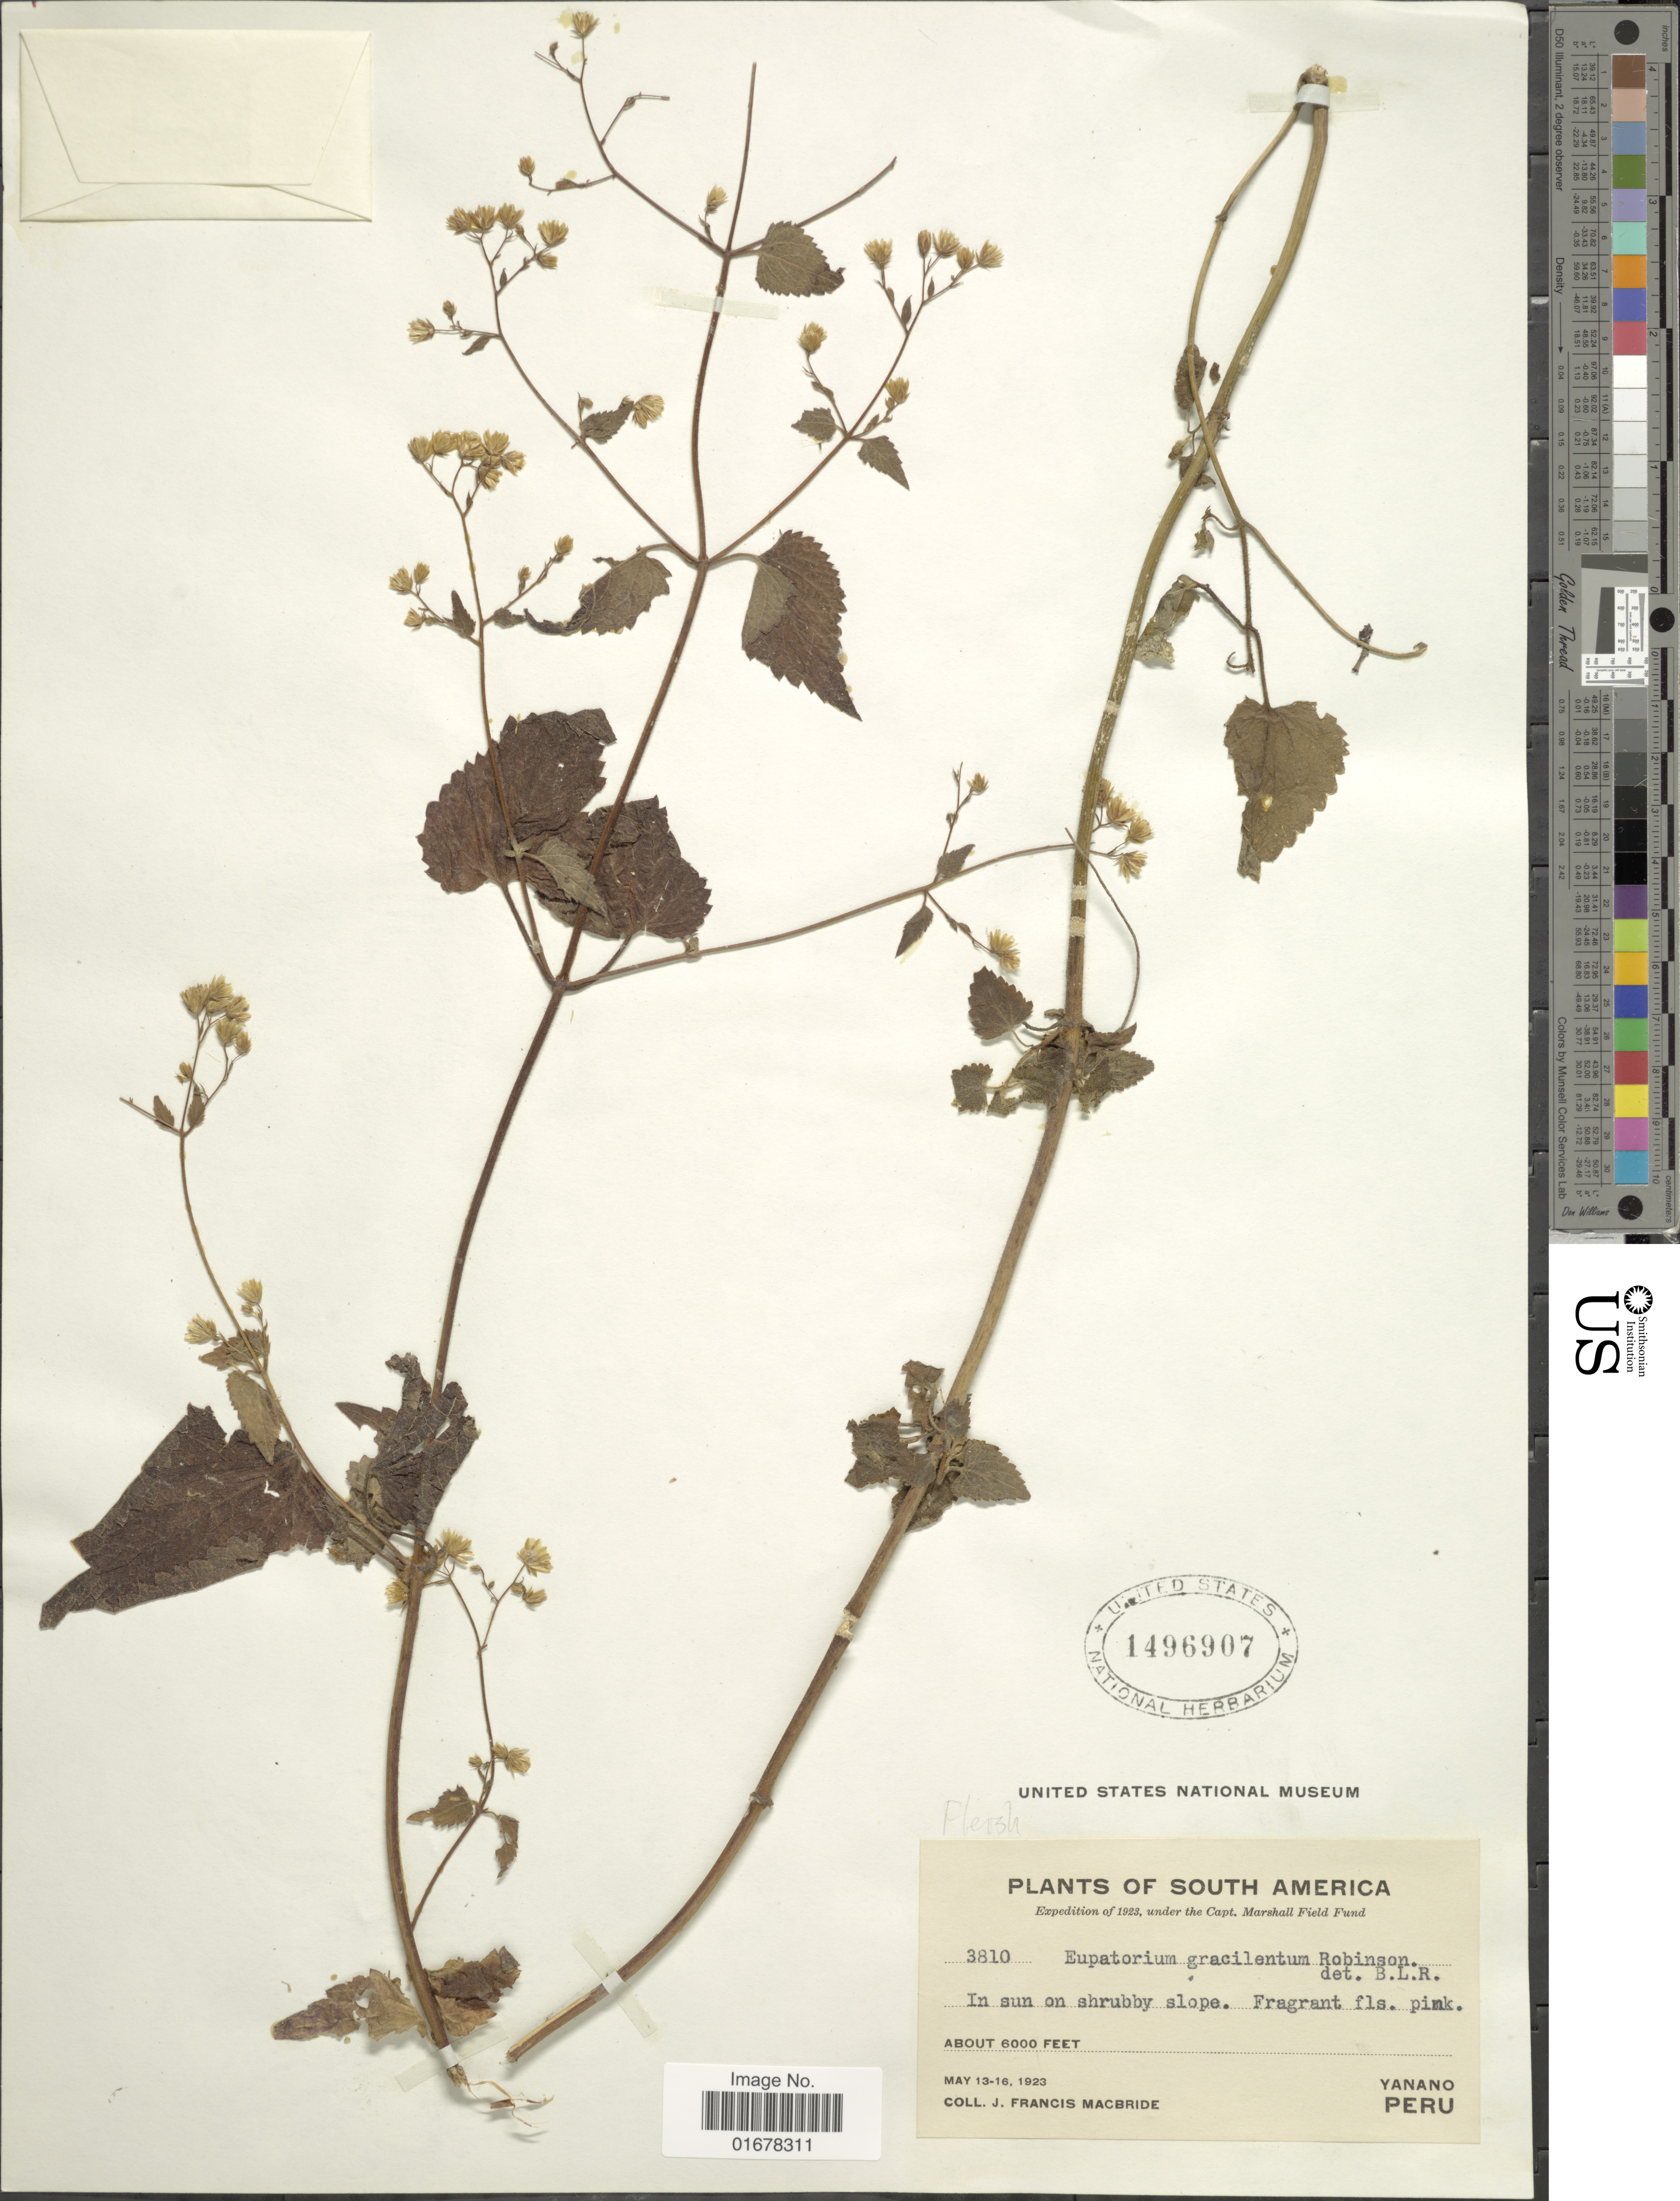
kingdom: Plantae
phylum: Tracheophyta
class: Magnoliopsida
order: Asterales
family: Asteraceae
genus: Ageratina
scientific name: Ageratina gracilenta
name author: (B.L. Rob.) R.M. King & H. Rob.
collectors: J. F. Macbride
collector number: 3810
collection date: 1923-05-13/1923-05-16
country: Peru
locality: Yanano, Peru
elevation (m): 1829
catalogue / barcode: US 1496907